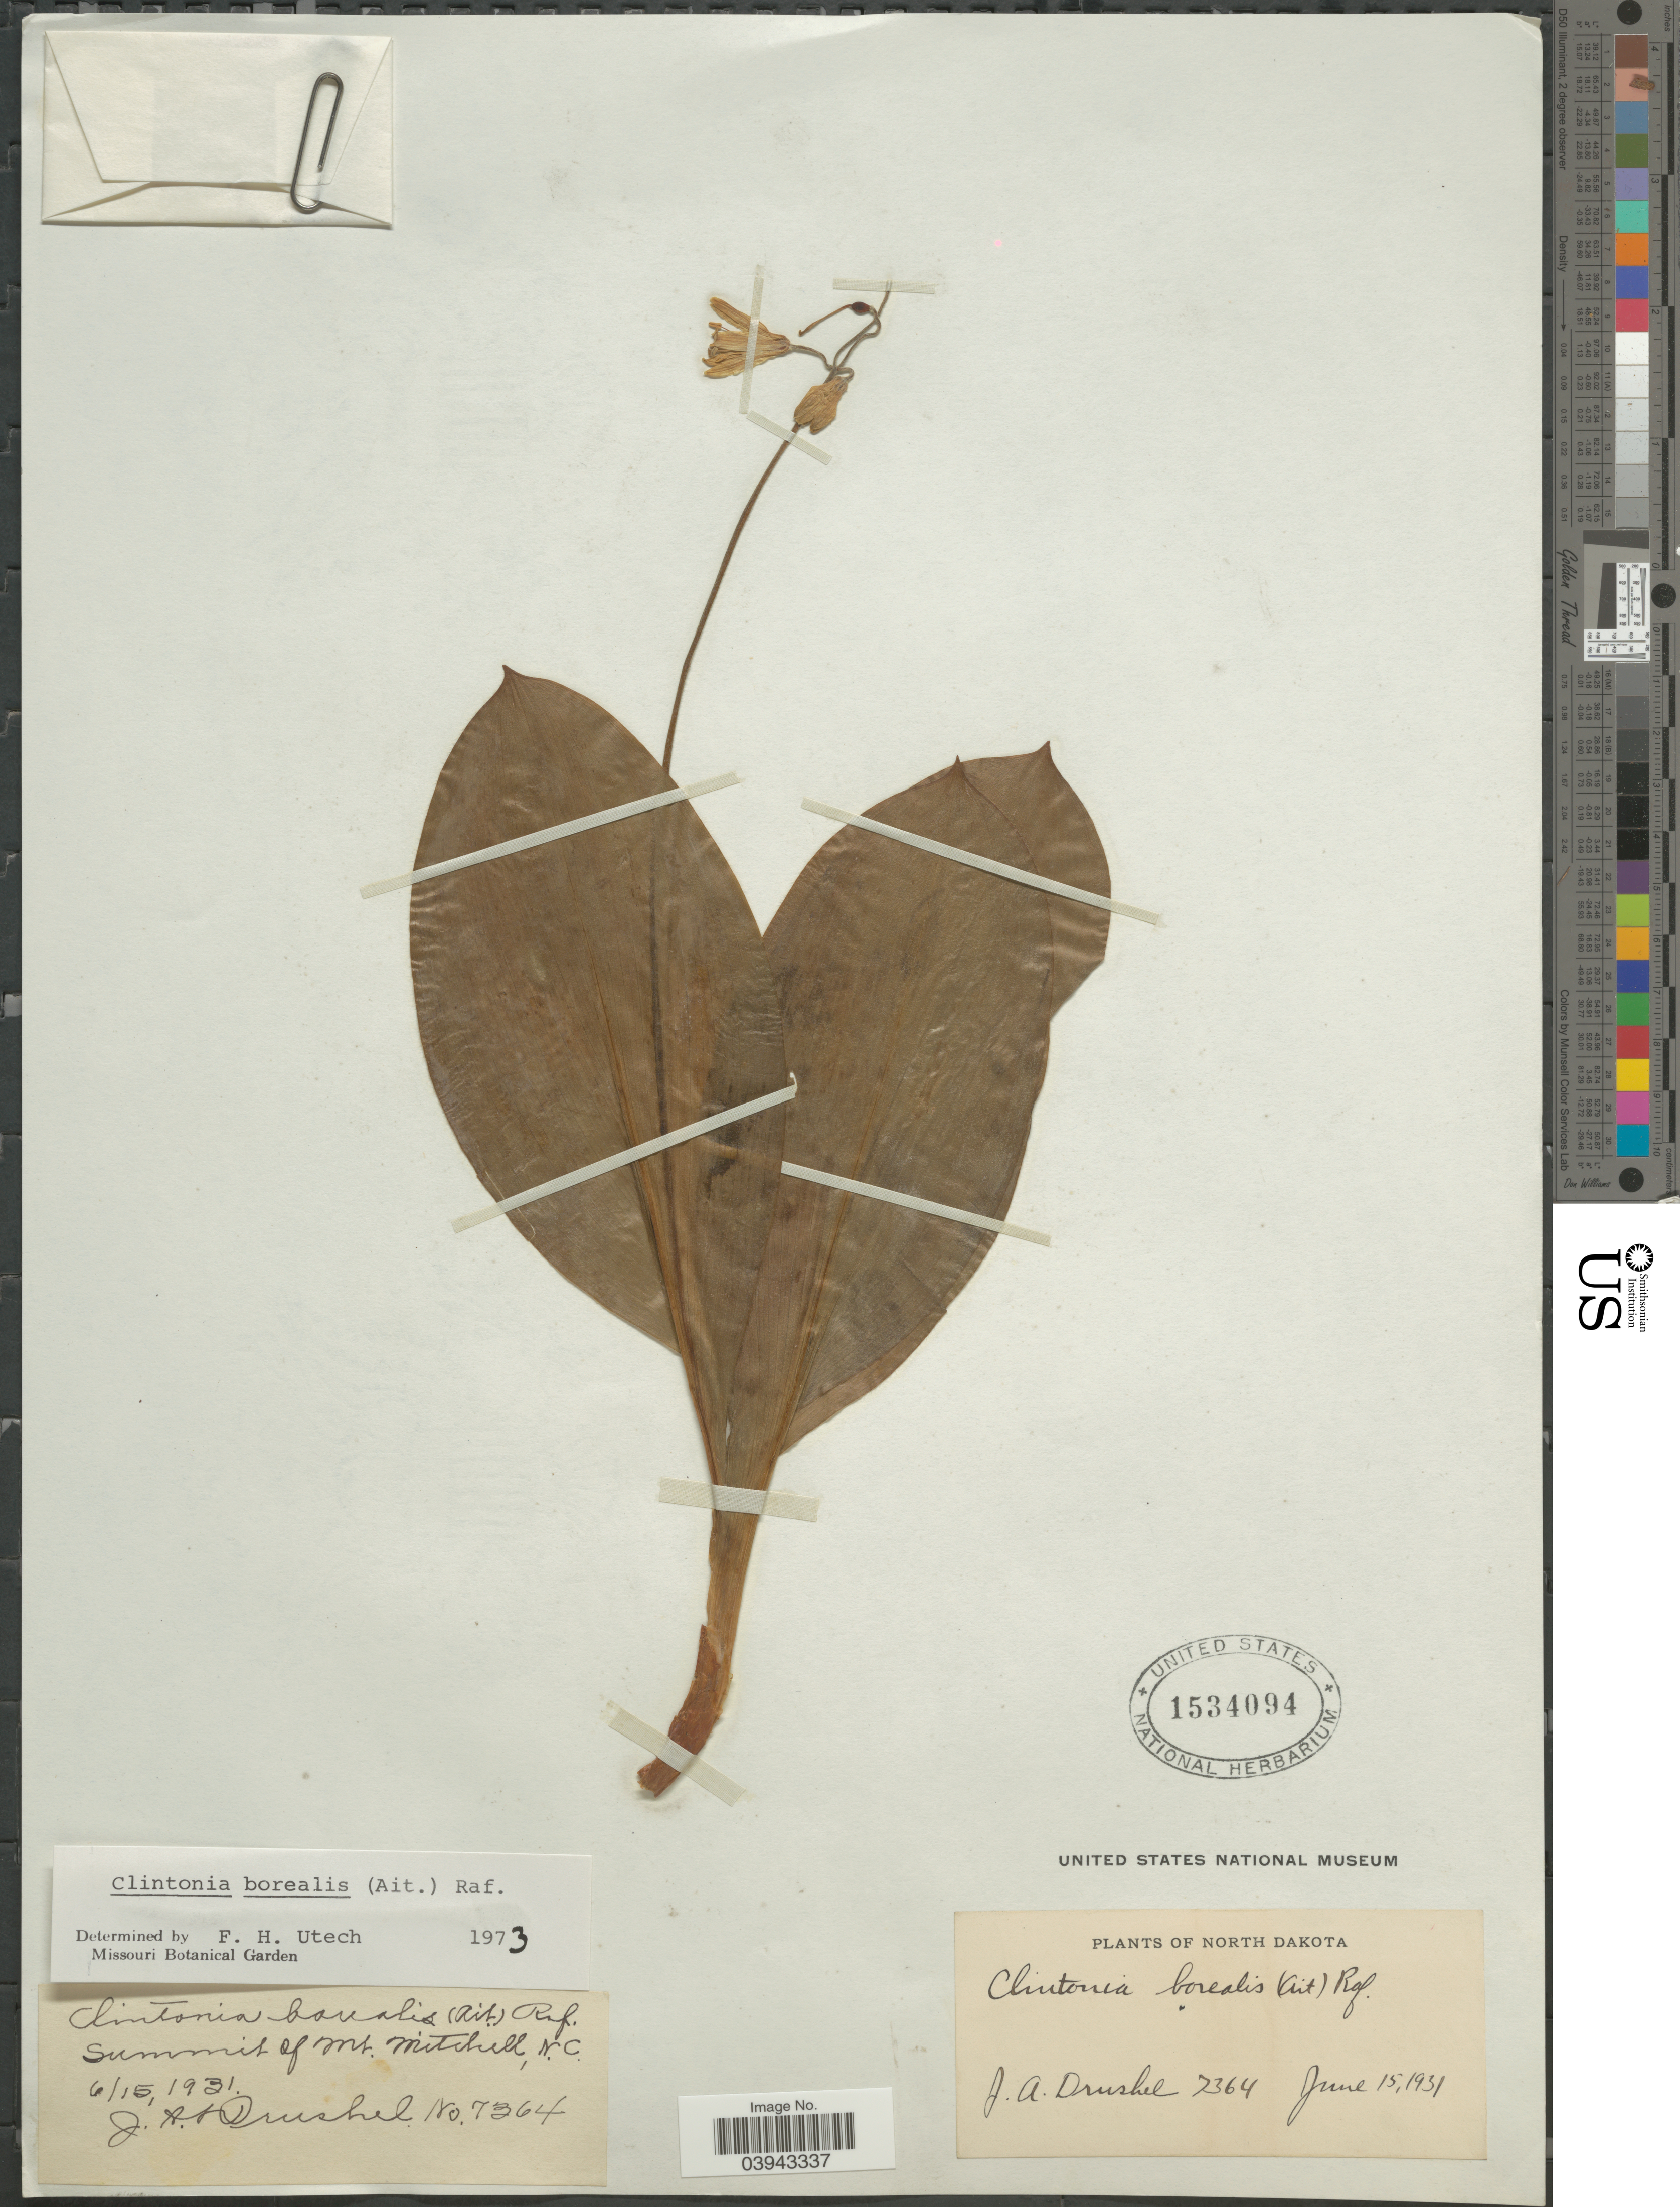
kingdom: Plantae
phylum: Tracheophyta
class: Liliopsida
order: Liliales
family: Liliaceae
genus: Clintonia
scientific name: Clintonia borealis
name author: (Aiton) Raf.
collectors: J. A. Drushel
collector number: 7364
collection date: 1931-06-15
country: United States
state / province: North Dakota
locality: Summit of Mt. Mitchell.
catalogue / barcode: US 1534094